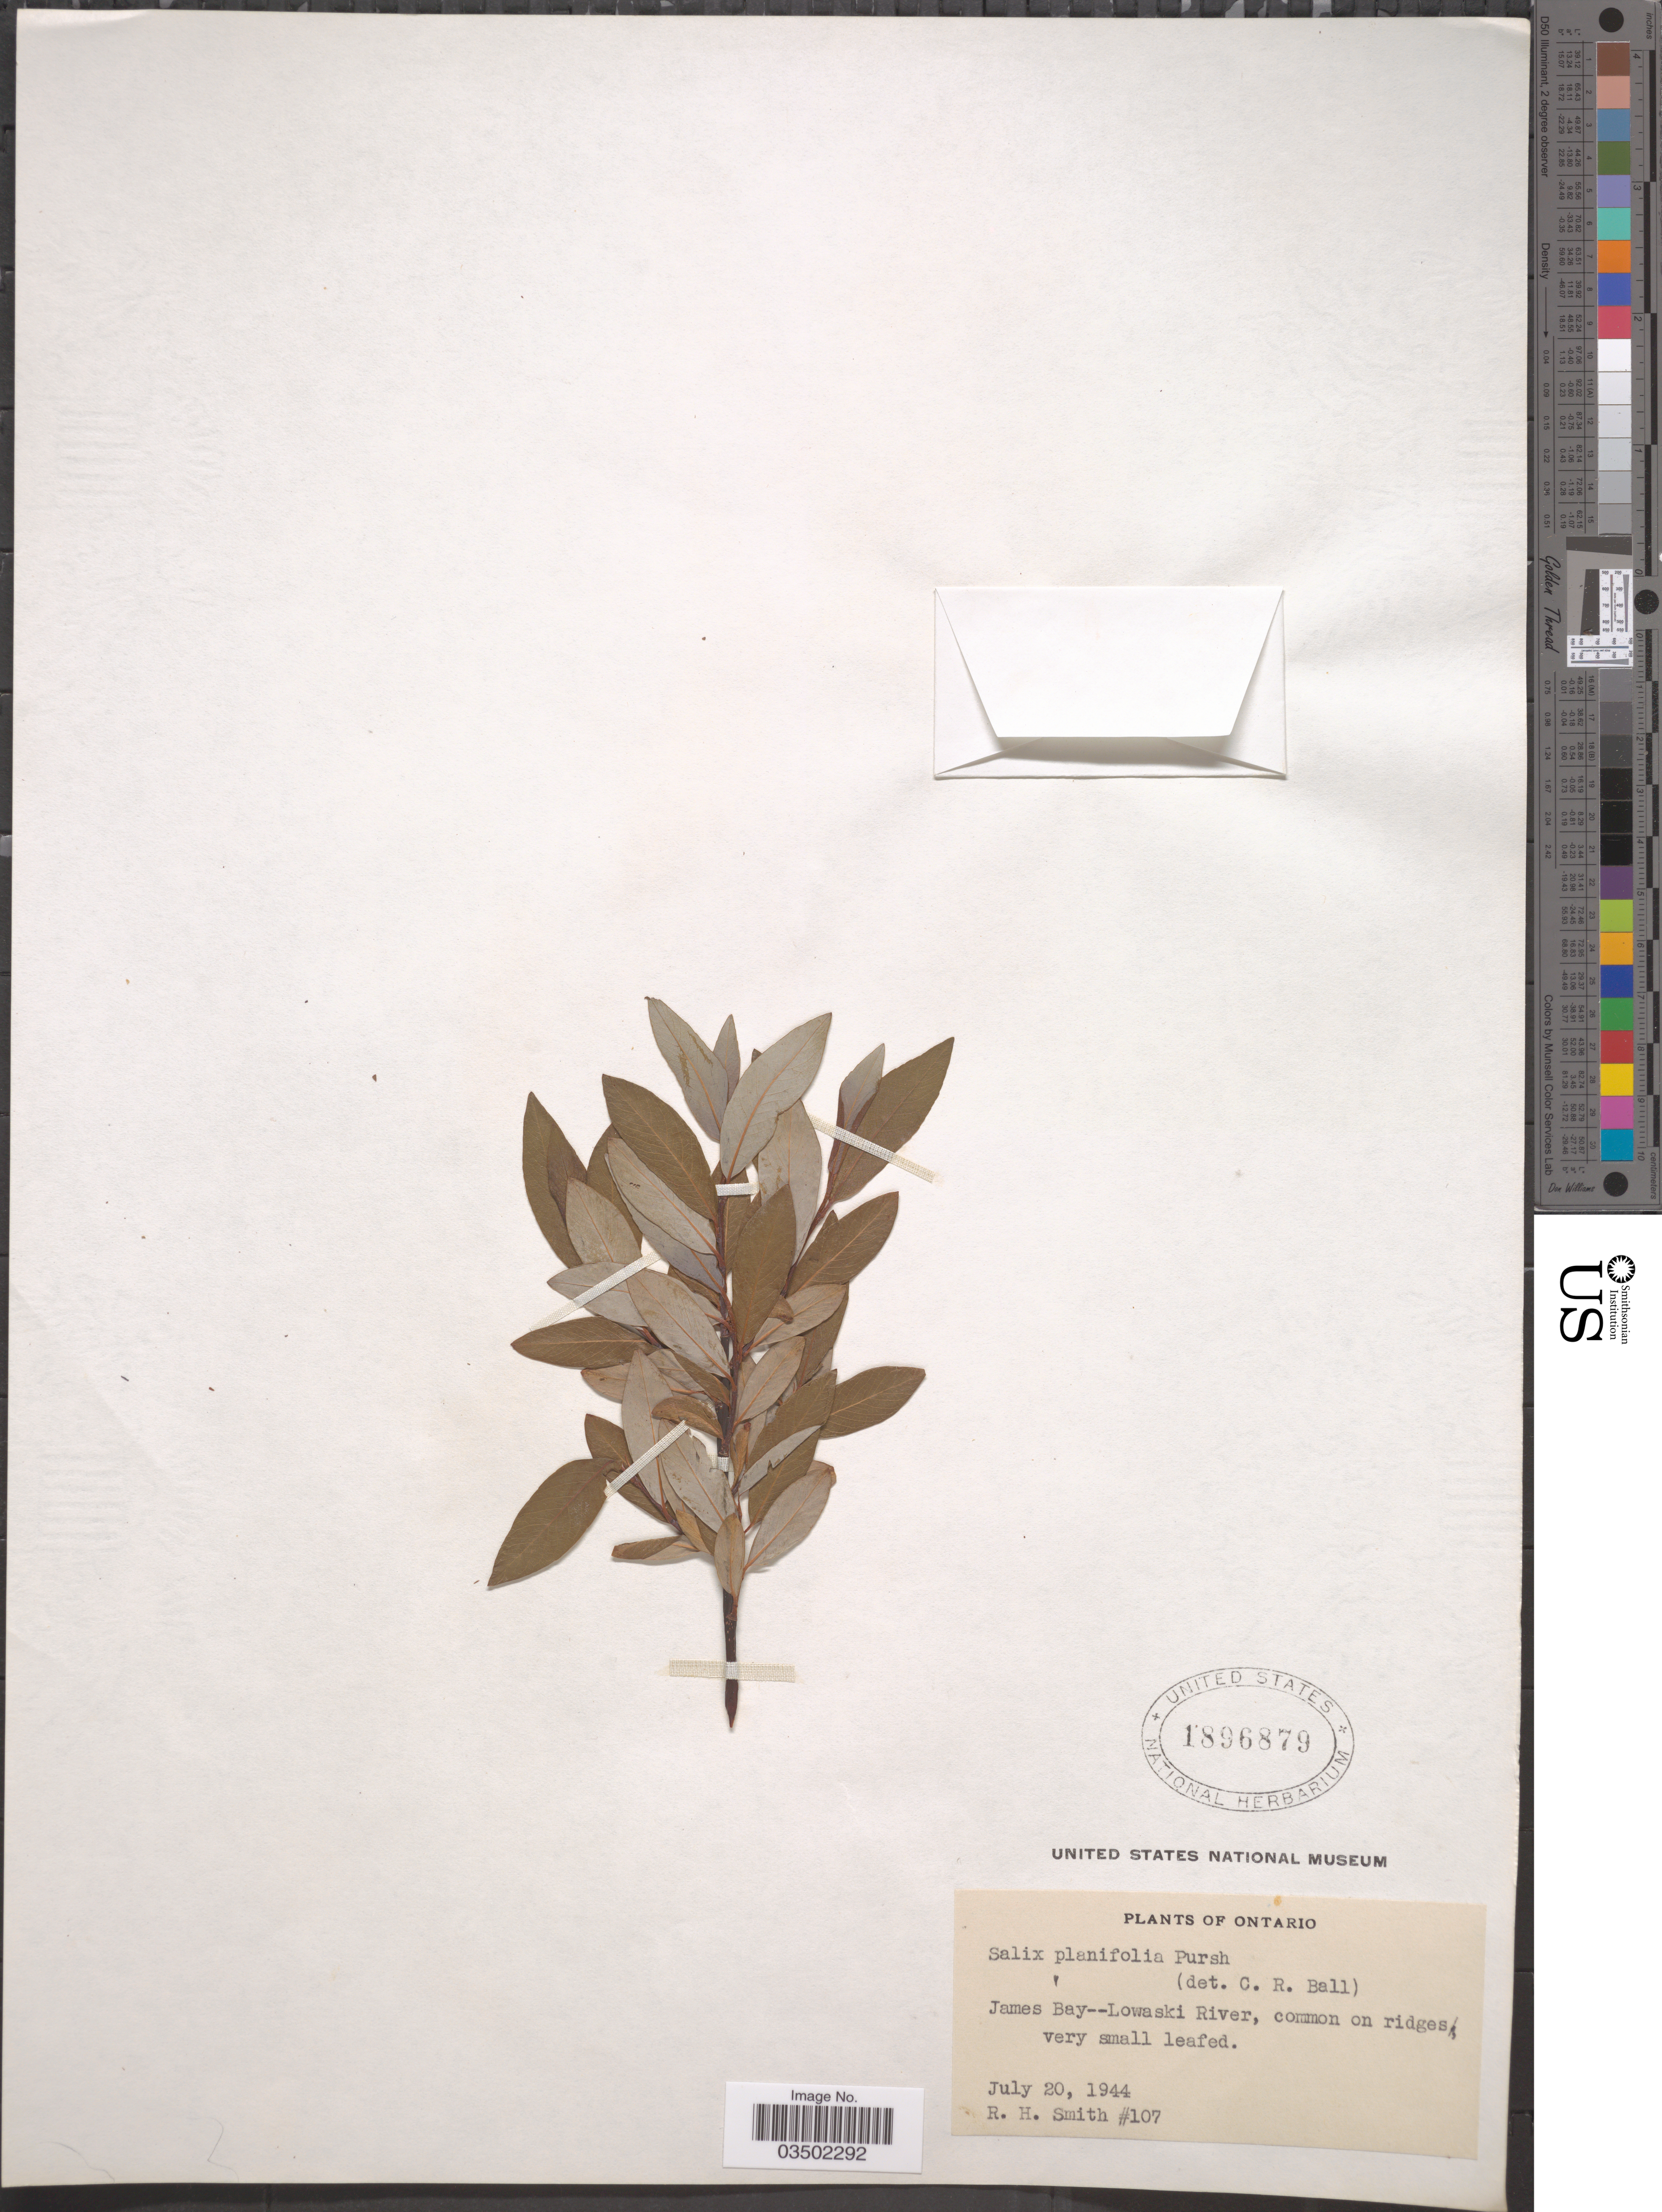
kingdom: Plantae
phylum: Tracheophyta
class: Magnoliopsida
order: Malpighiales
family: Salicaceae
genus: Salix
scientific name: Salix planifolia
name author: Pursh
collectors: R. H. Smith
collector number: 107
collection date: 1944-07-20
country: Canada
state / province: Ontario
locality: James Bay--Lowaski River, common on ridges.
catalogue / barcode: US 1896879